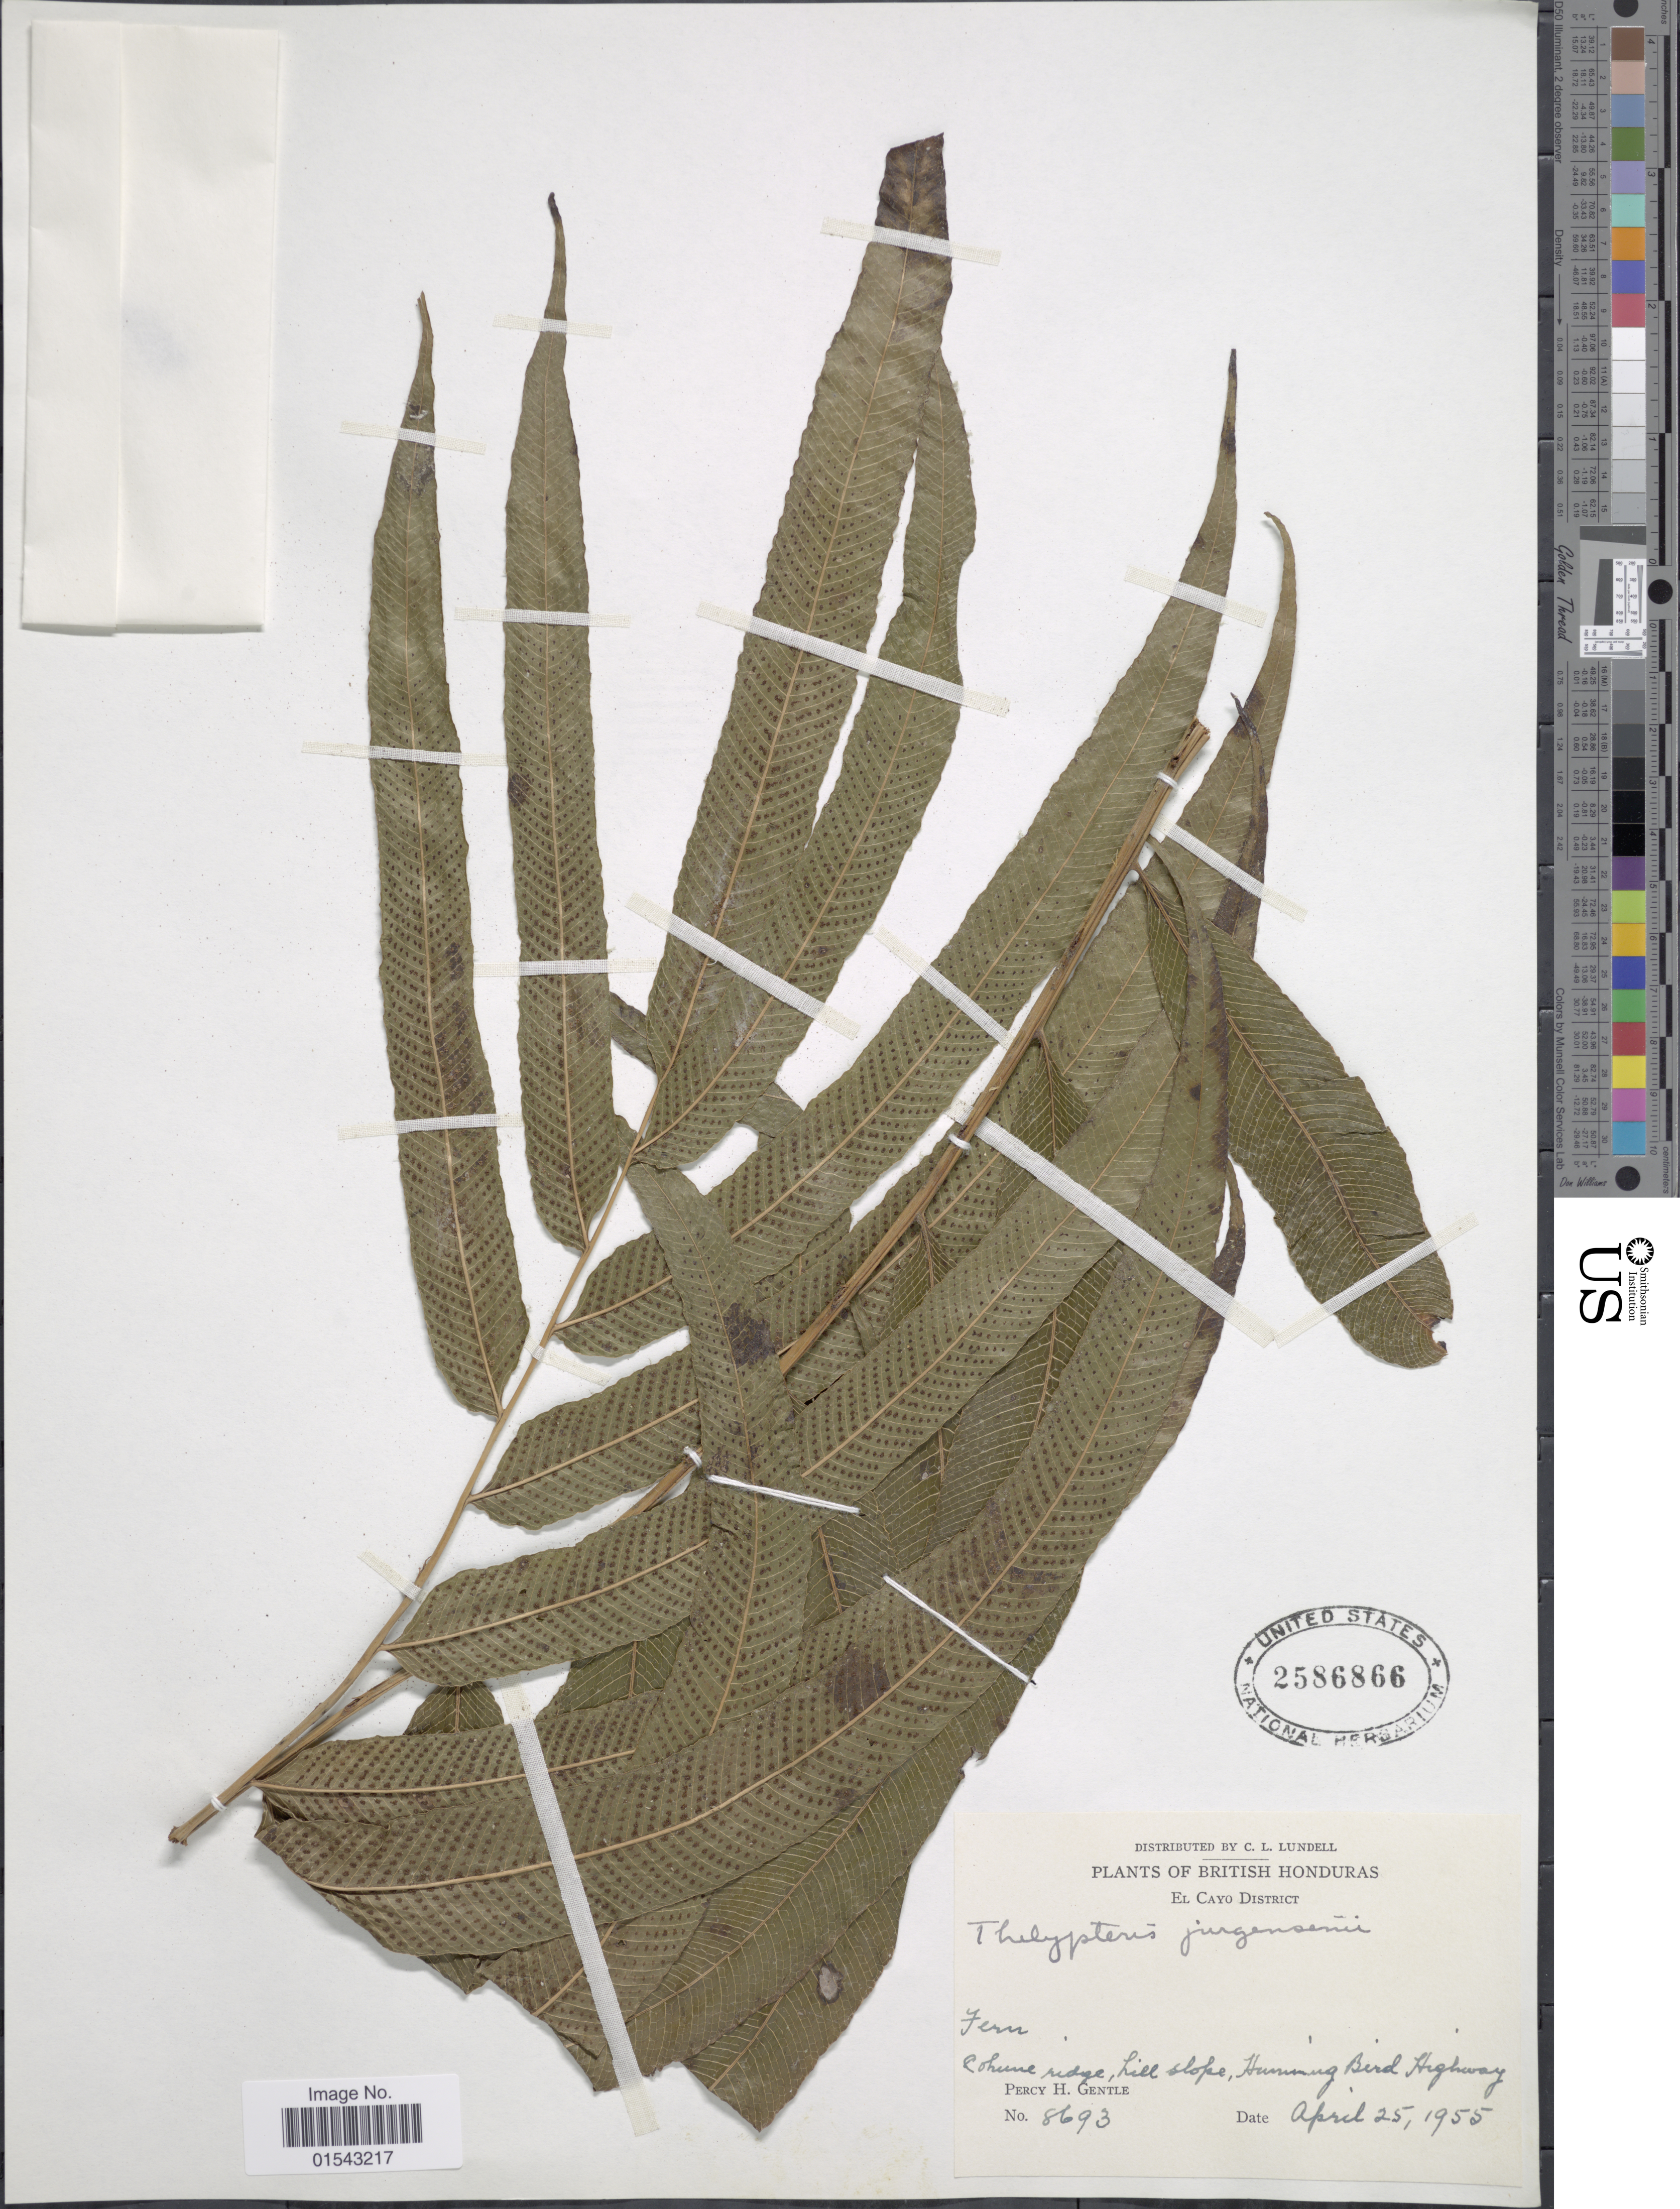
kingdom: Plantae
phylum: Tracheophyta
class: Polypodiopsida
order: Polypodiales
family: Thelypteridaceae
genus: Meniscium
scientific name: Meniscium falcatum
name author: Liebm.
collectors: P. H. Gentle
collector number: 8693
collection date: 1955-04-28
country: Belize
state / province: Cayo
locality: British Honduras, El Cayo, Lohune ridge, hill slope, Huming Bird Highway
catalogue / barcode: US 2586866